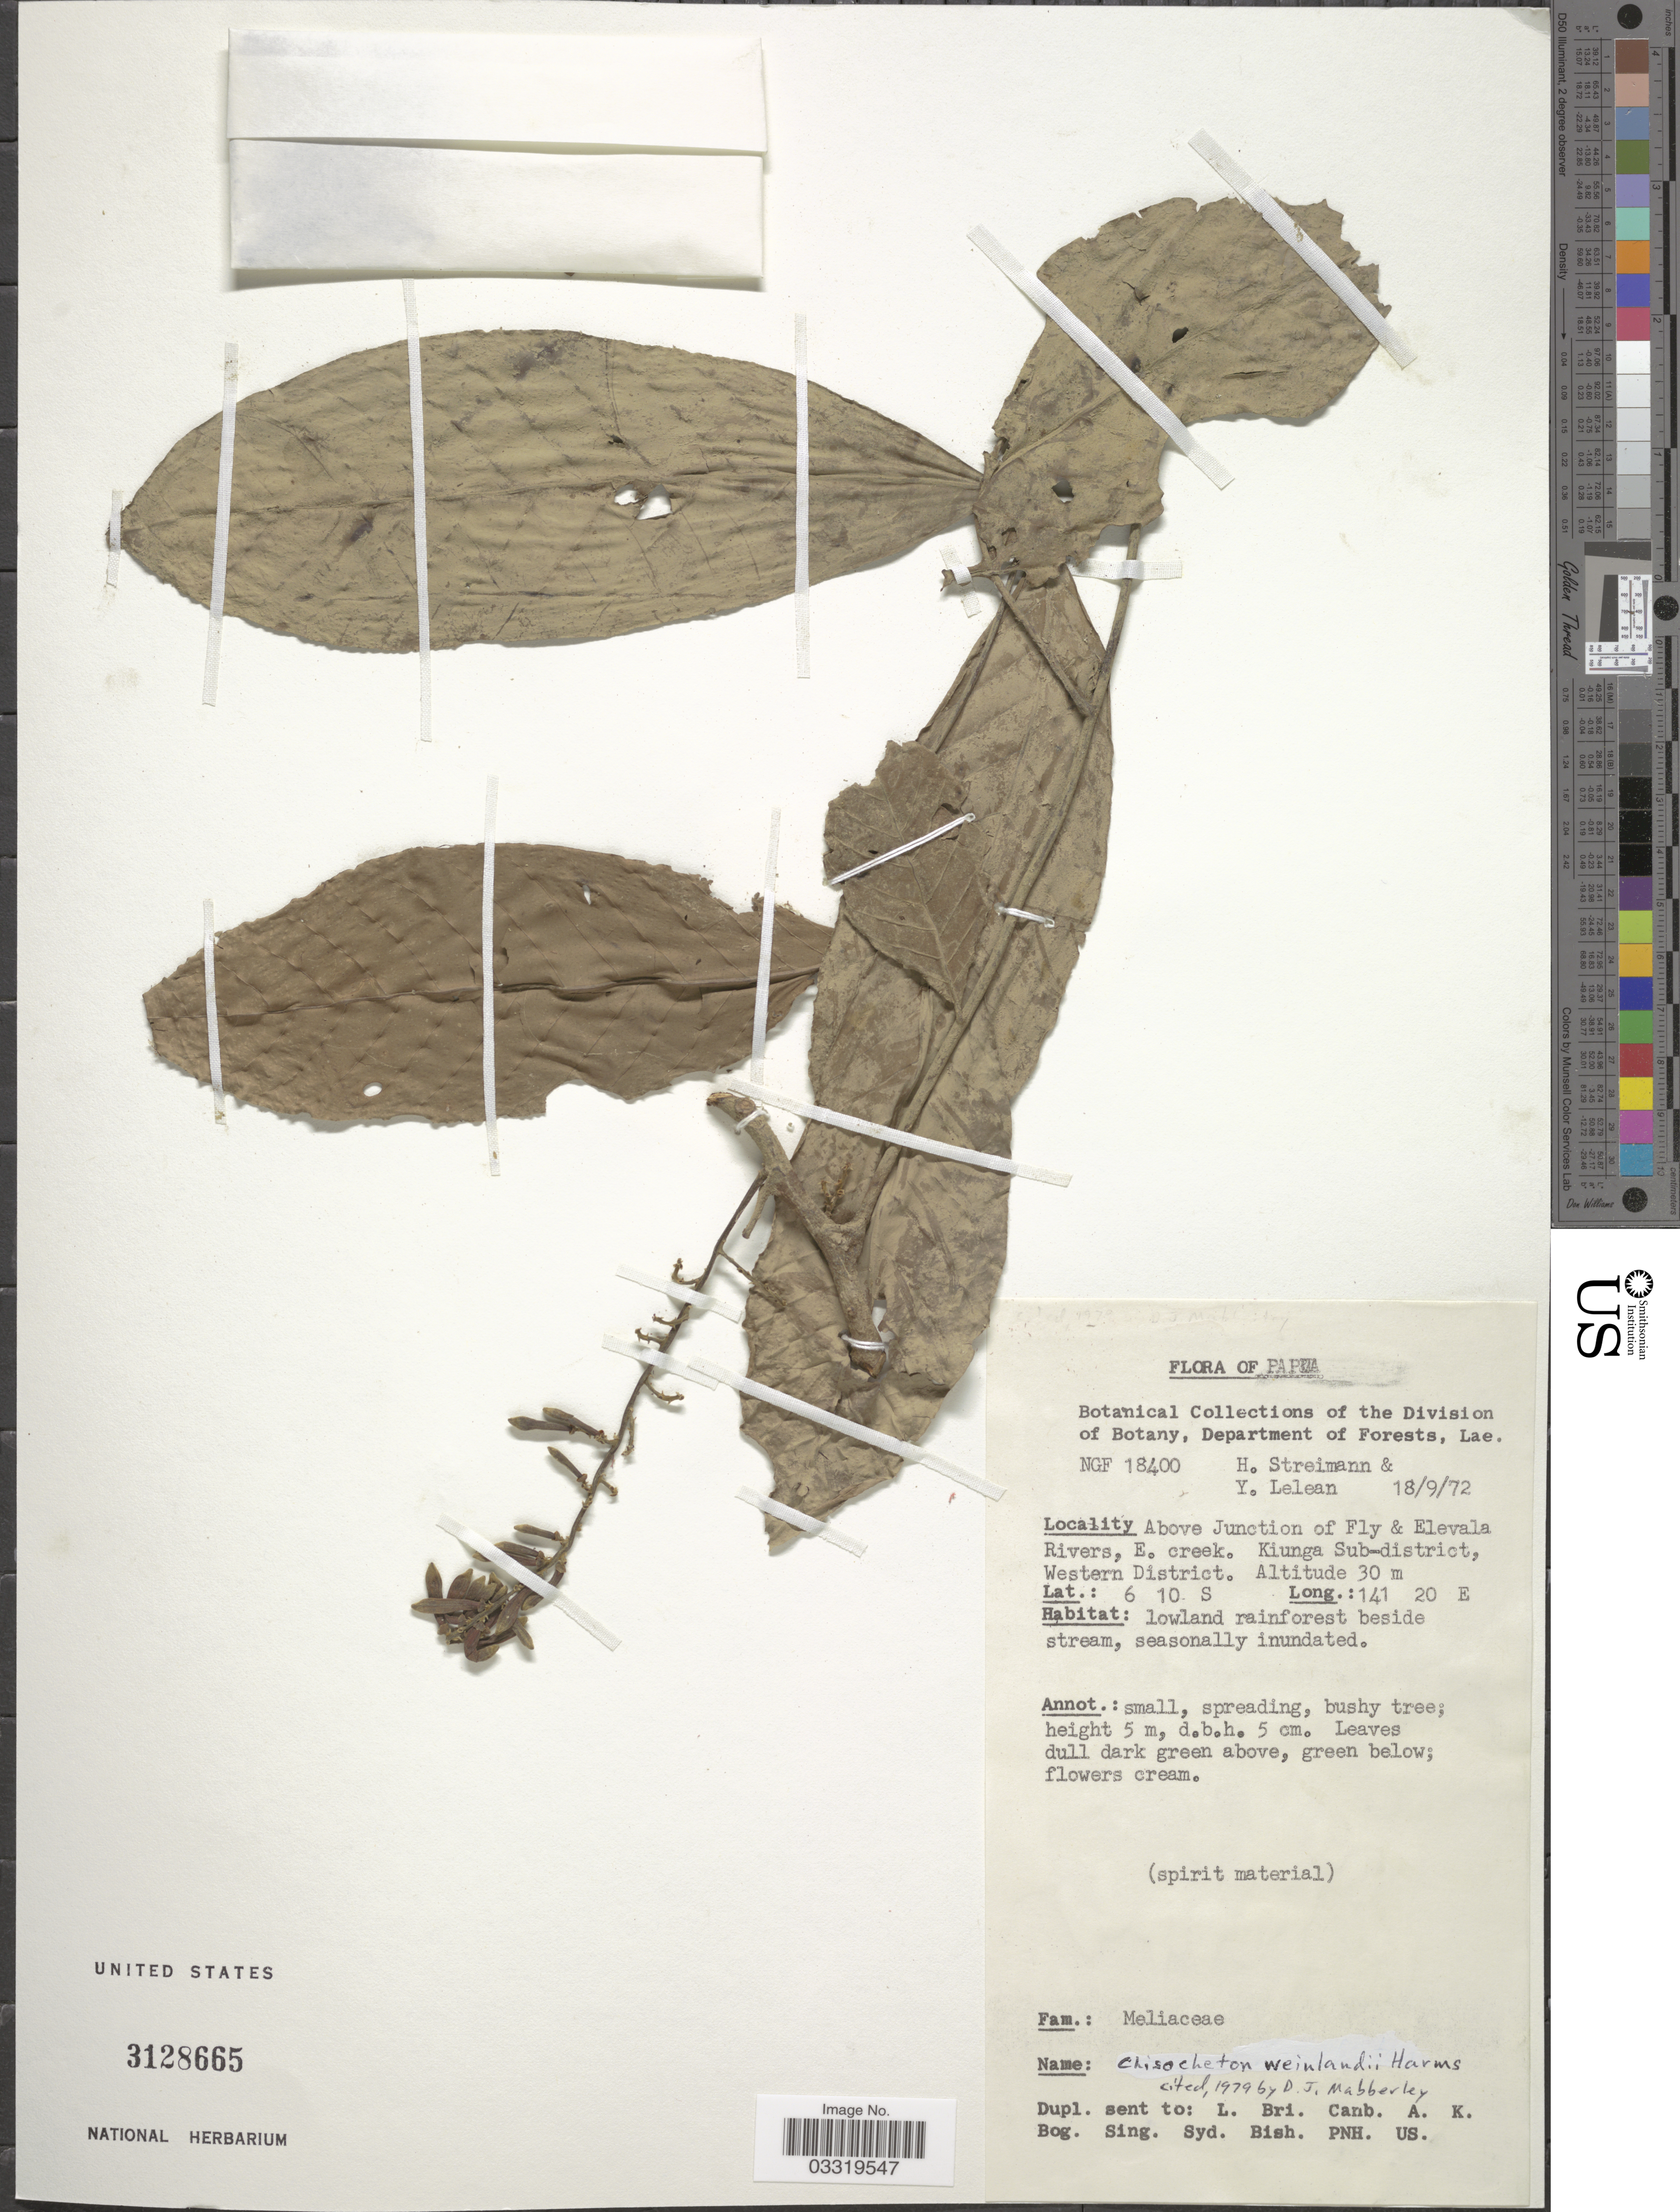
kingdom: Plantae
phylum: Tracheophyta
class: Magnoliopsida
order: Sapindales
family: Meliaceae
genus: Chisocheton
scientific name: Chisocheton lasiocarpus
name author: (Miq.) Valeton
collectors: H. Streimann & Y. Lelean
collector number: NGF18400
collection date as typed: Transcribed d/m/y: 18/9/72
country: Papua New Guinea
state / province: Manus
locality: Papua, Above Junction of Fly & Elevala Rivers, E. creek. Kiunga Sub-district, Western District.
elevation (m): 30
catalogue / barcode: US 3128665